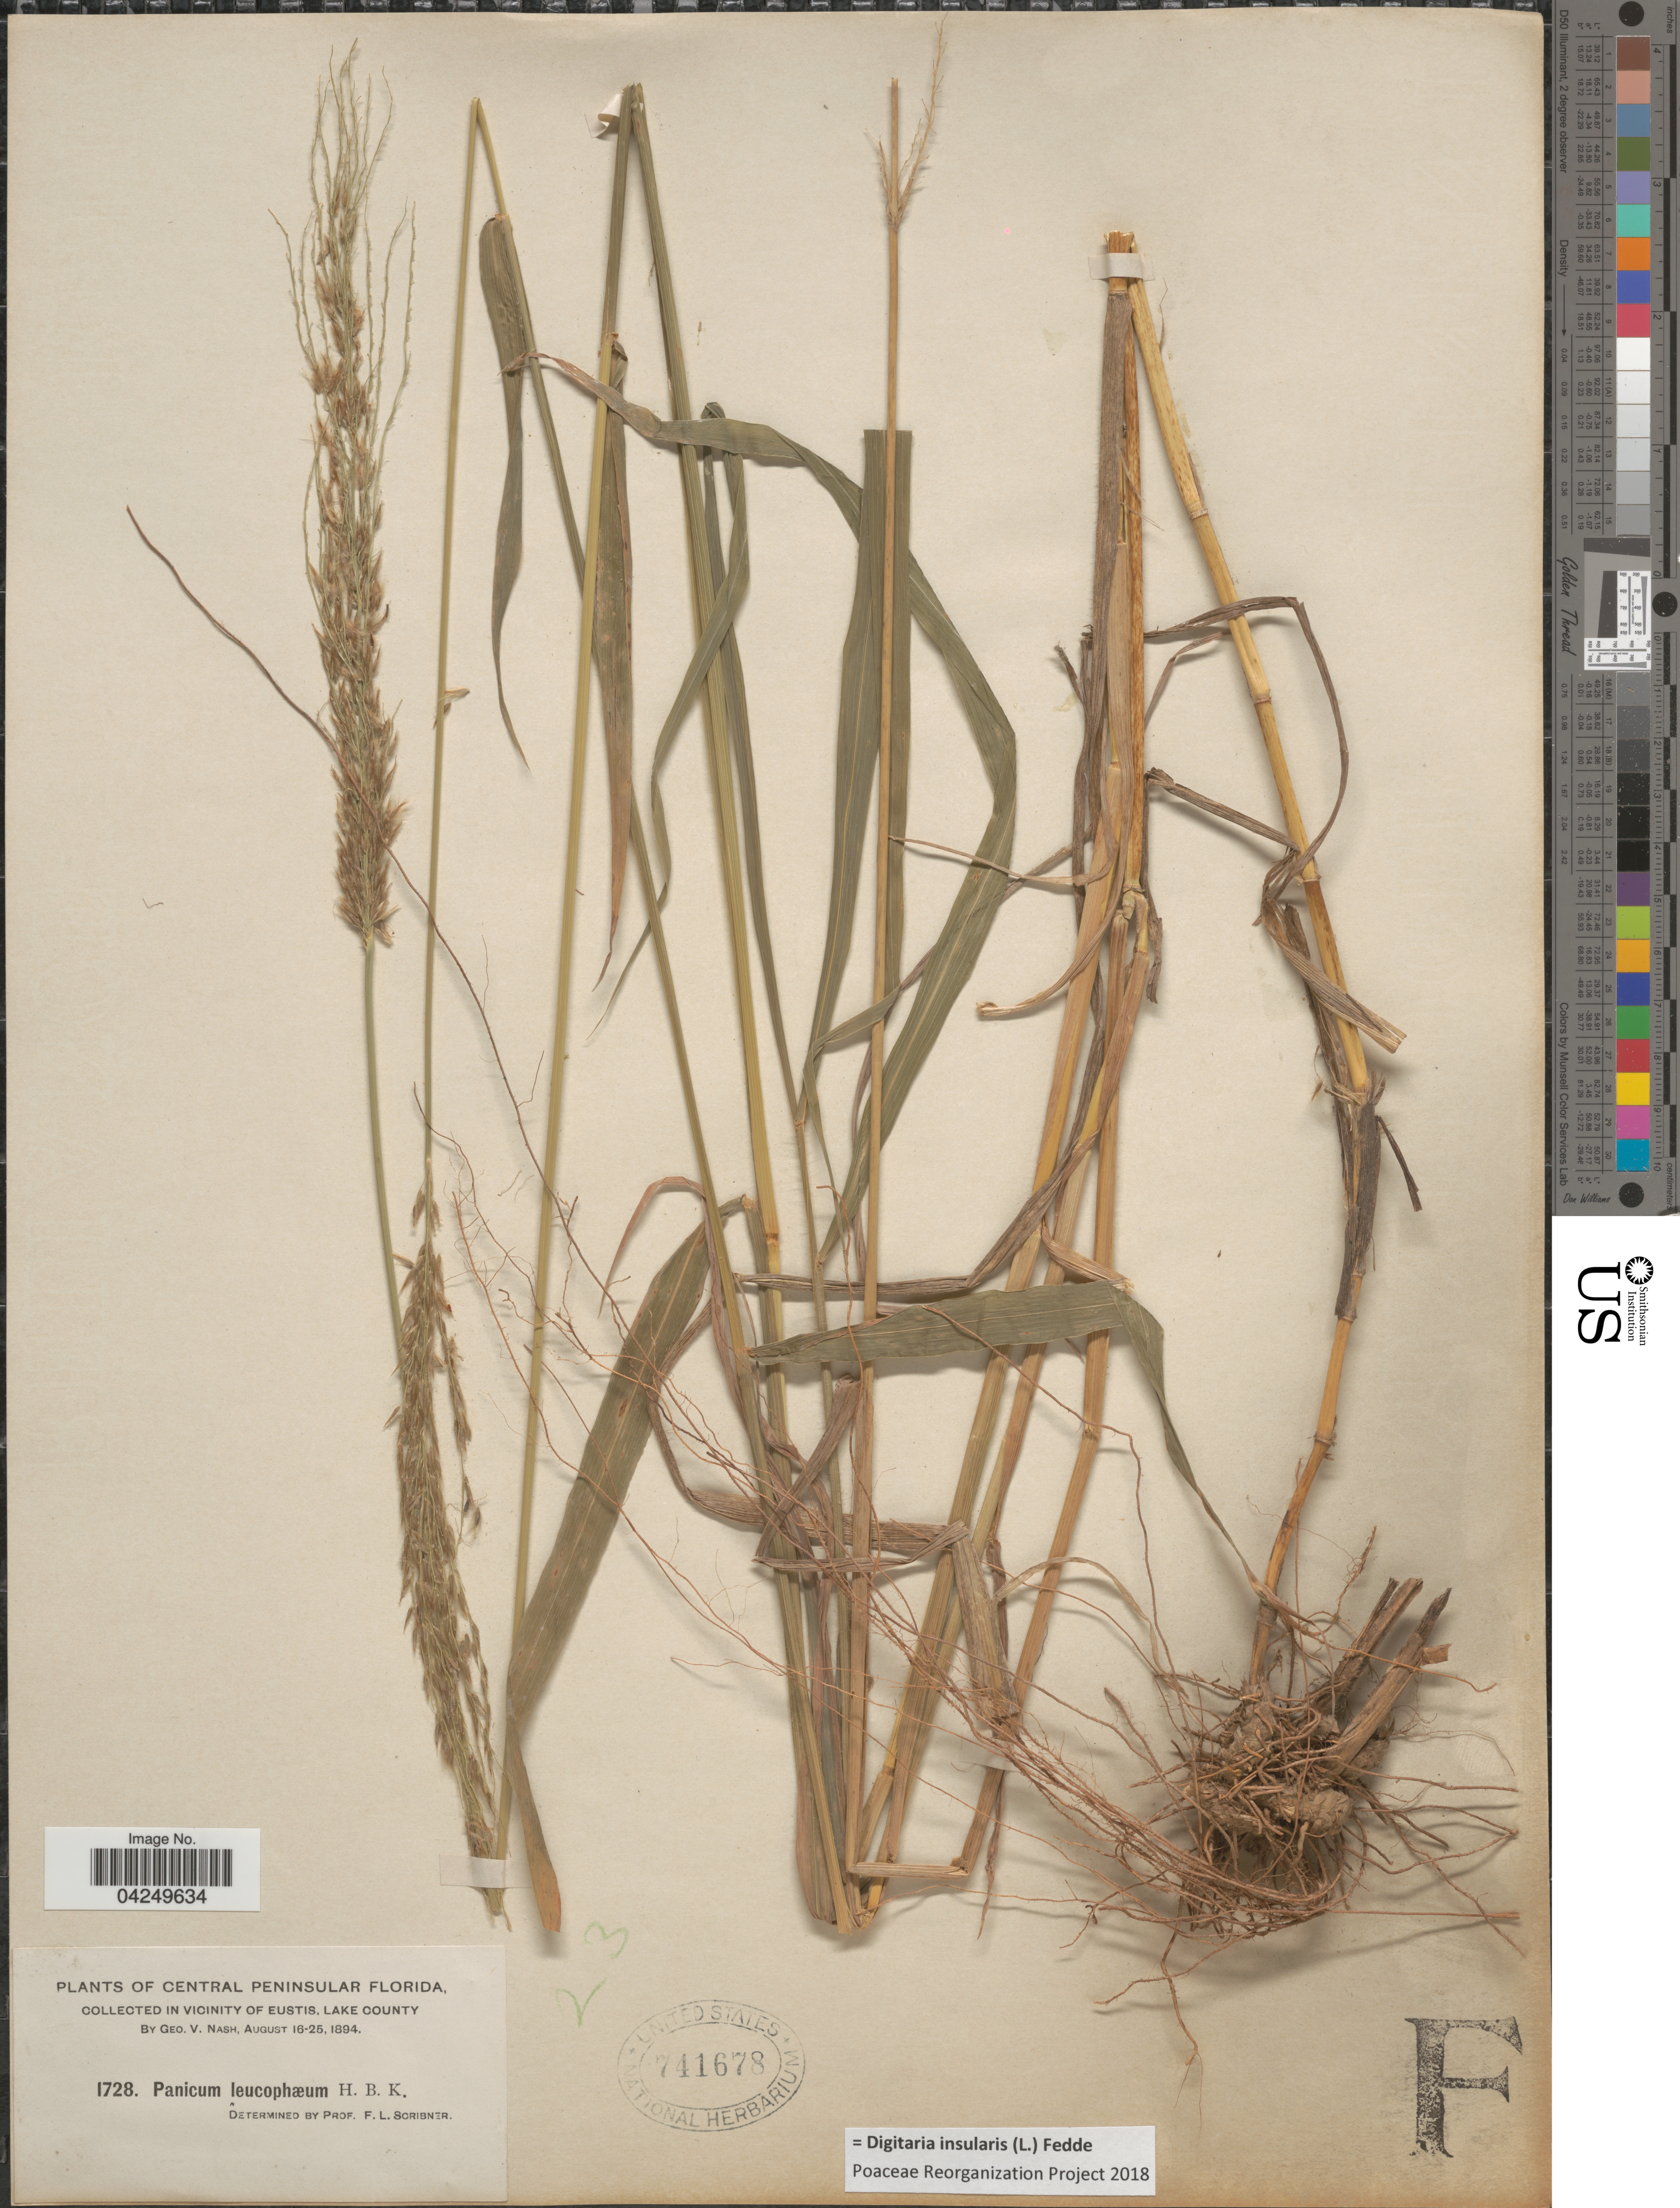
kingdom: Plantae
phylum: Tracheophyta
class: Liliopsida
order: Poales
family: Poaceae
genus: Digitaria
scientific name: Digitaria insularis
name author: (L.) Fedde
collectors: G. V. Nash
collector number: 1728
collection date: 1894-08-16/1894-08-25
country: United States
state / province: Florida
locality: Central Peninsular Florida, in Vicinity of Eustis, Lake County.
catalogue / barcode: US 741678